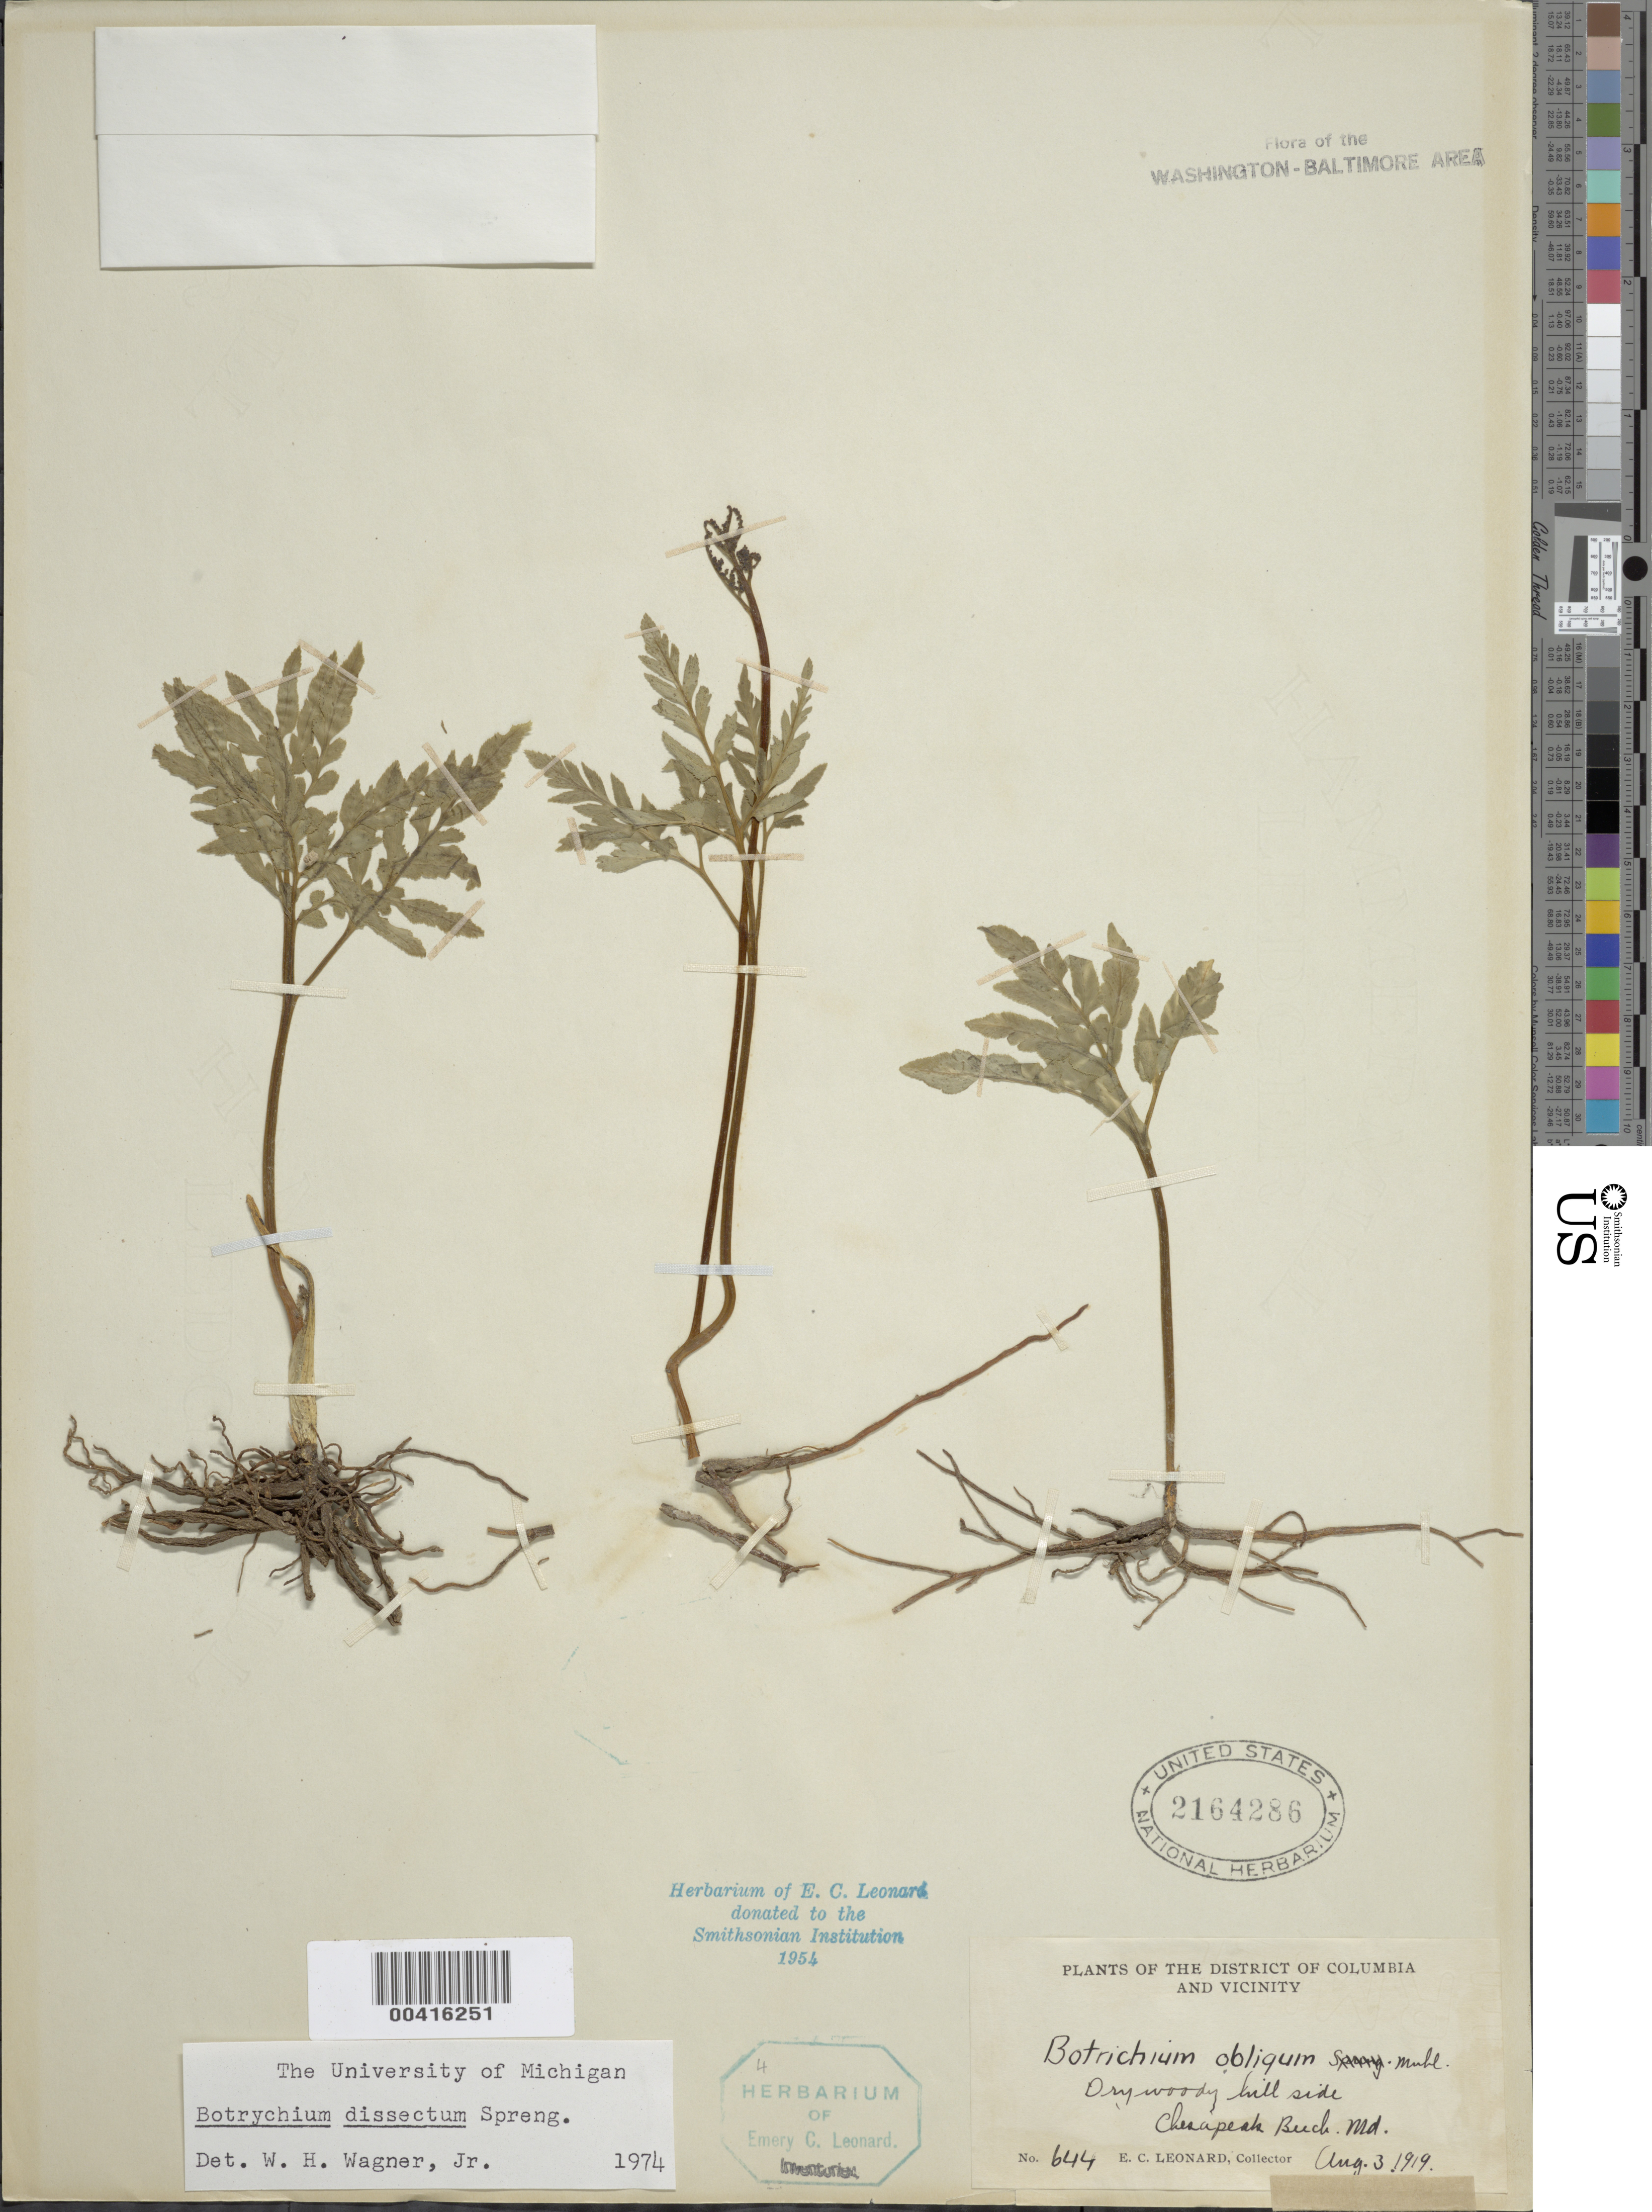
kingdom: Plantae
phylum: Tracheophyta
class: Polypodiopsida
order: Ophioglossales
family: Ophioglossaceae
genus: Botrychium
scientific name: Botrychium dissectum var. obliquum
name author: Clute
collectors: E. C. Leonard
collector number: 644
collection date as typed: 03 Aug 1919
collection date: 1919-08-03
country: United States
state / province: Maryland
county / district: Calvert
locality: Chesapeake Beach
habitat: Dry woody hillside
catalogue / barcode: US 2164286